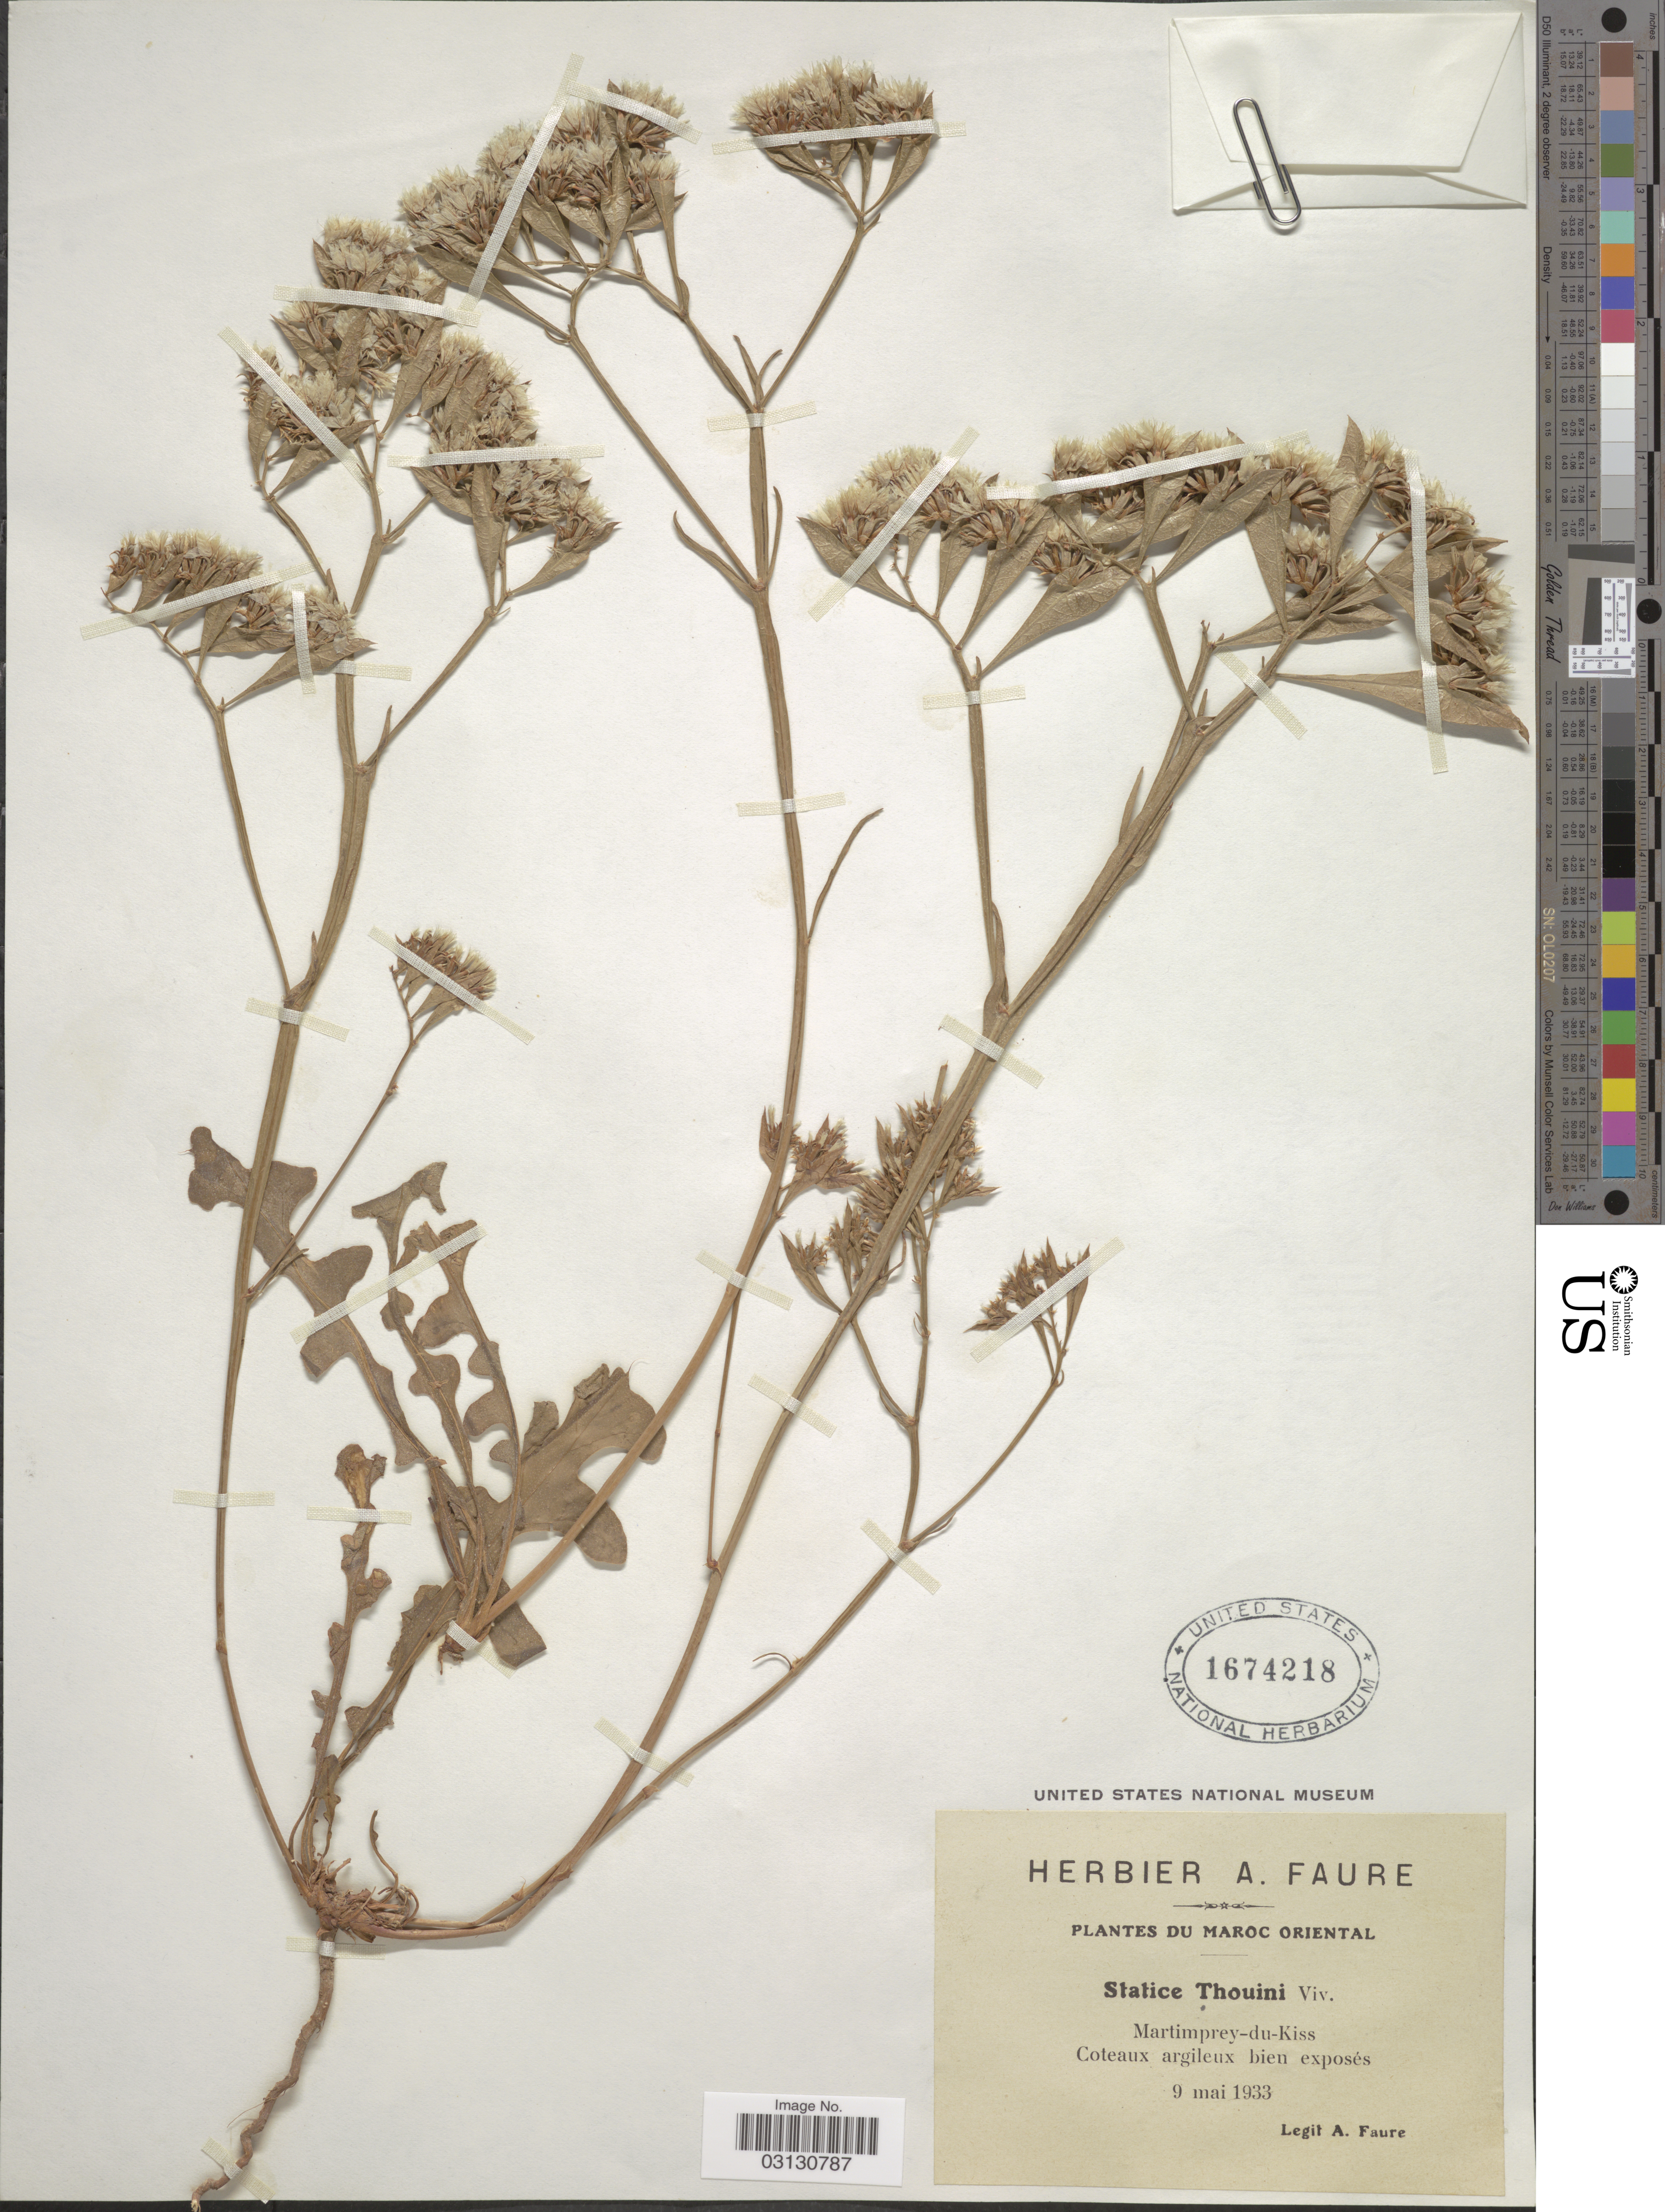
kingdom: Plantae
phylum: Tracheophyta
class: Magnoliopsida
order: Caryophyllales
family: Plumbaginaceae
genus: Limonium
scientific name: Limonium thouinii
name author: Kuntze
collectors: A. Faure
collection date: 1933-05-09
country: Morocco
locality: Maroc Oriental, Martimprey-du-Kiss, Coteaux argileux bien exposés.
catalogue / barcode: US 1674218